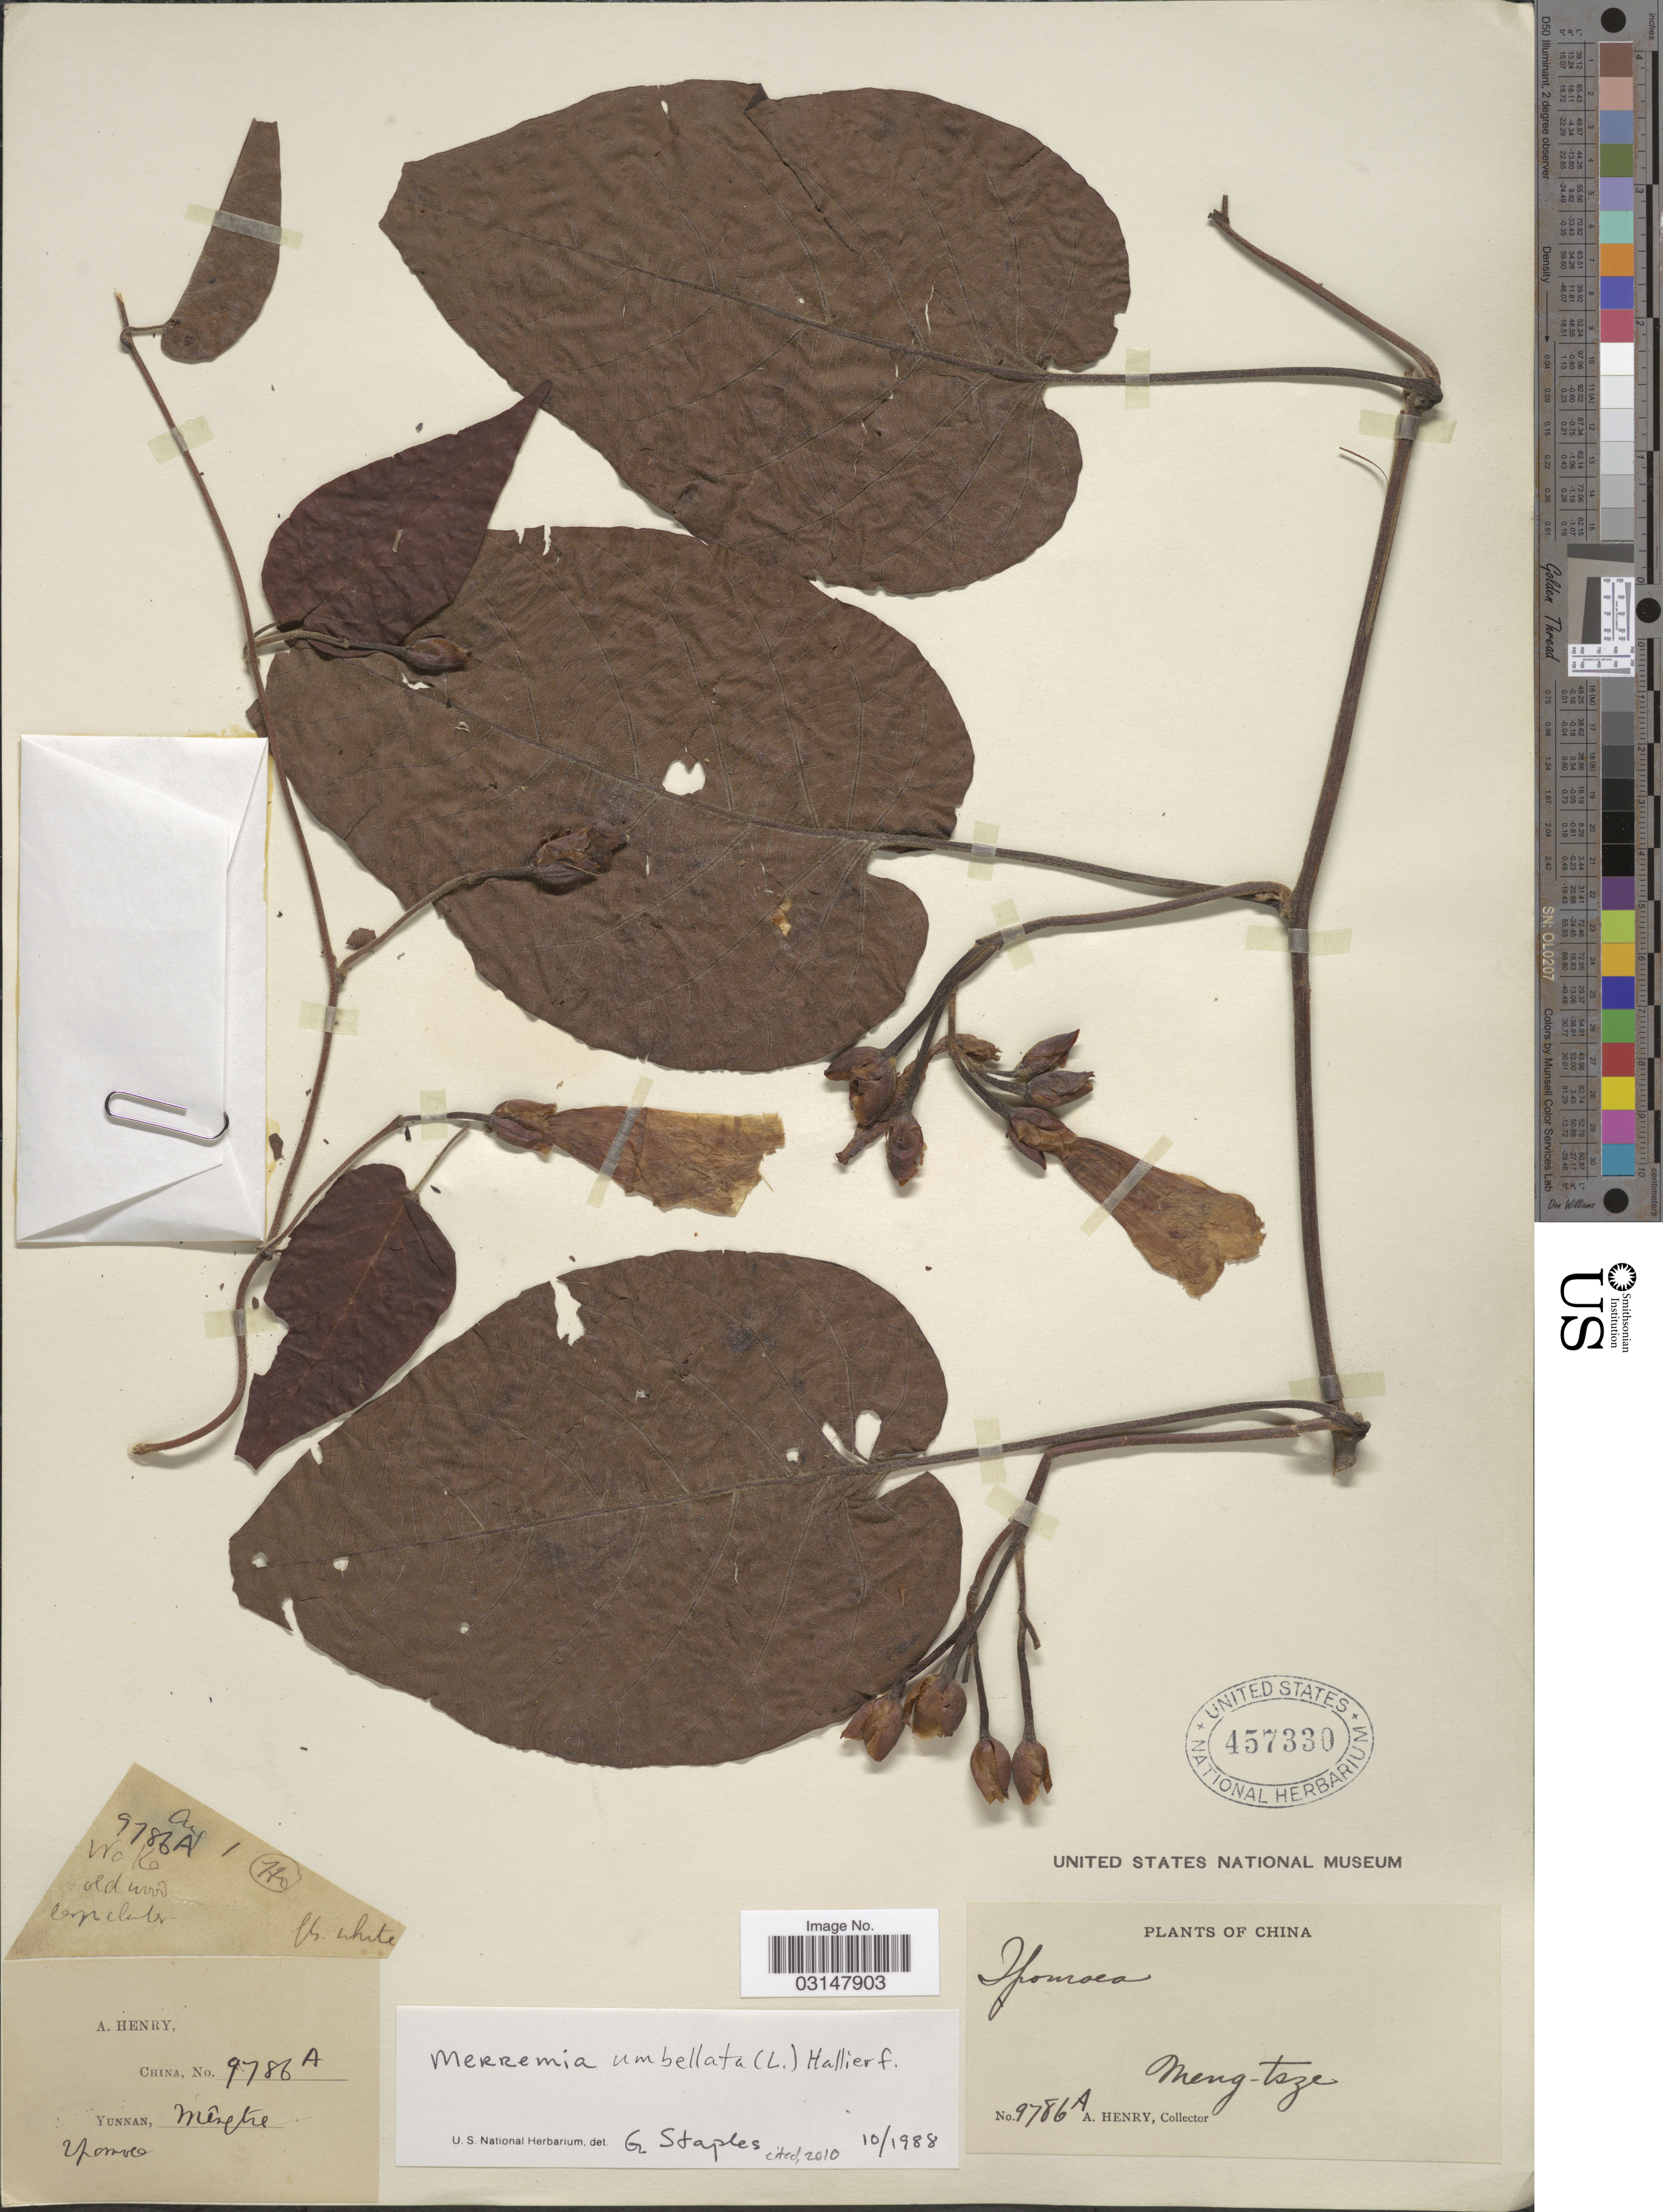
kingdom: Plantae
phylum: Tracheophyta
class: Magnoliopsida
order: Solanales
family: Convolvulaceae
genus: Camonea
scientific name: Camonea umbellata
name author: (L.) A. R. Simões & Staples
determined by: Strong, Mark T., (BOT), Smithsonian Institution - National Museum of Natural History (UNITED STATES)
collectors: A. Henry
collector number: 9786 A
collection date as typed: Transcribed d/m/y: /8/1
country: China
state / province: Yunnan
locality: Meng-tsze. Wa Ka. Ho.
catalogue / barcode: US 457330